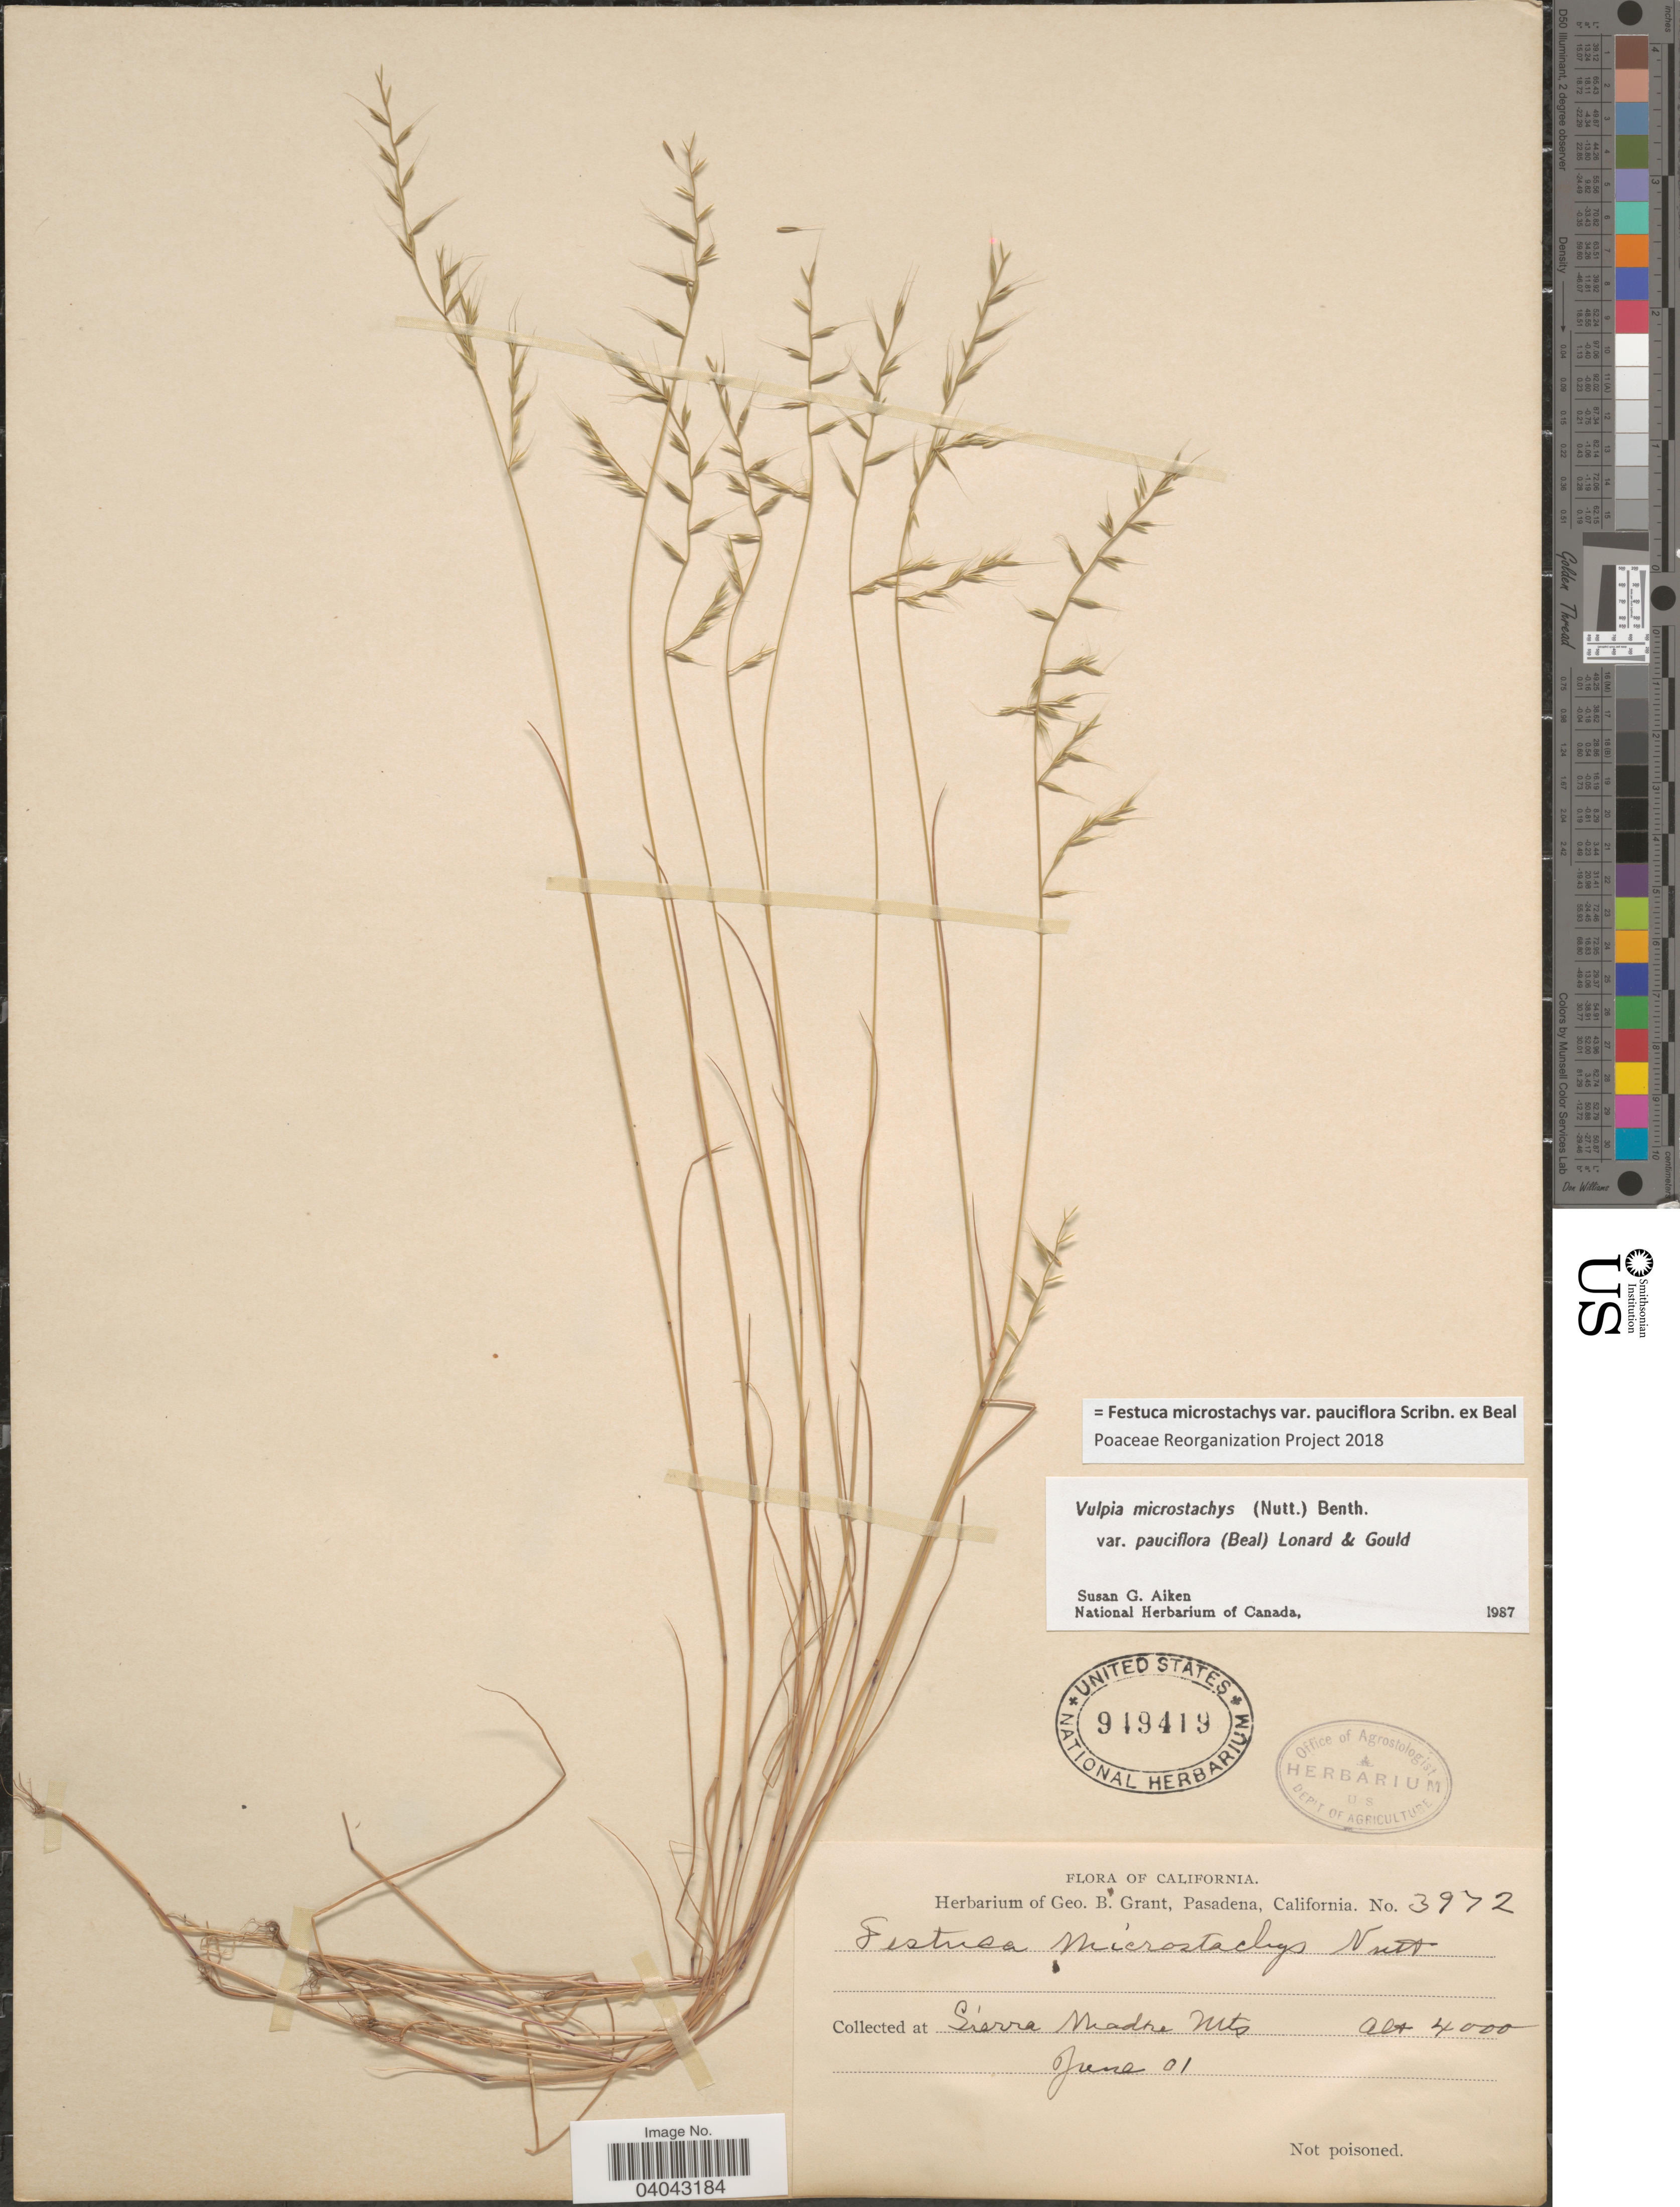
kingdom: Plantae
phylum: Tracheophyta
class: Liliopsida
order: Poales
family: Poaceae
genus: Festuca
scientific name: Festuca microstachys var. pauciflora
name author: Scribn. ex W.J. Beal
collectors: ex herb. Geo. B. Grant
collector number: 3972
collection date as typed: Transcribed d/m/y: /6/1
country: United States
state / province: California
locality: Sierra Madre Mts.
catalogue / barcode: US 949419